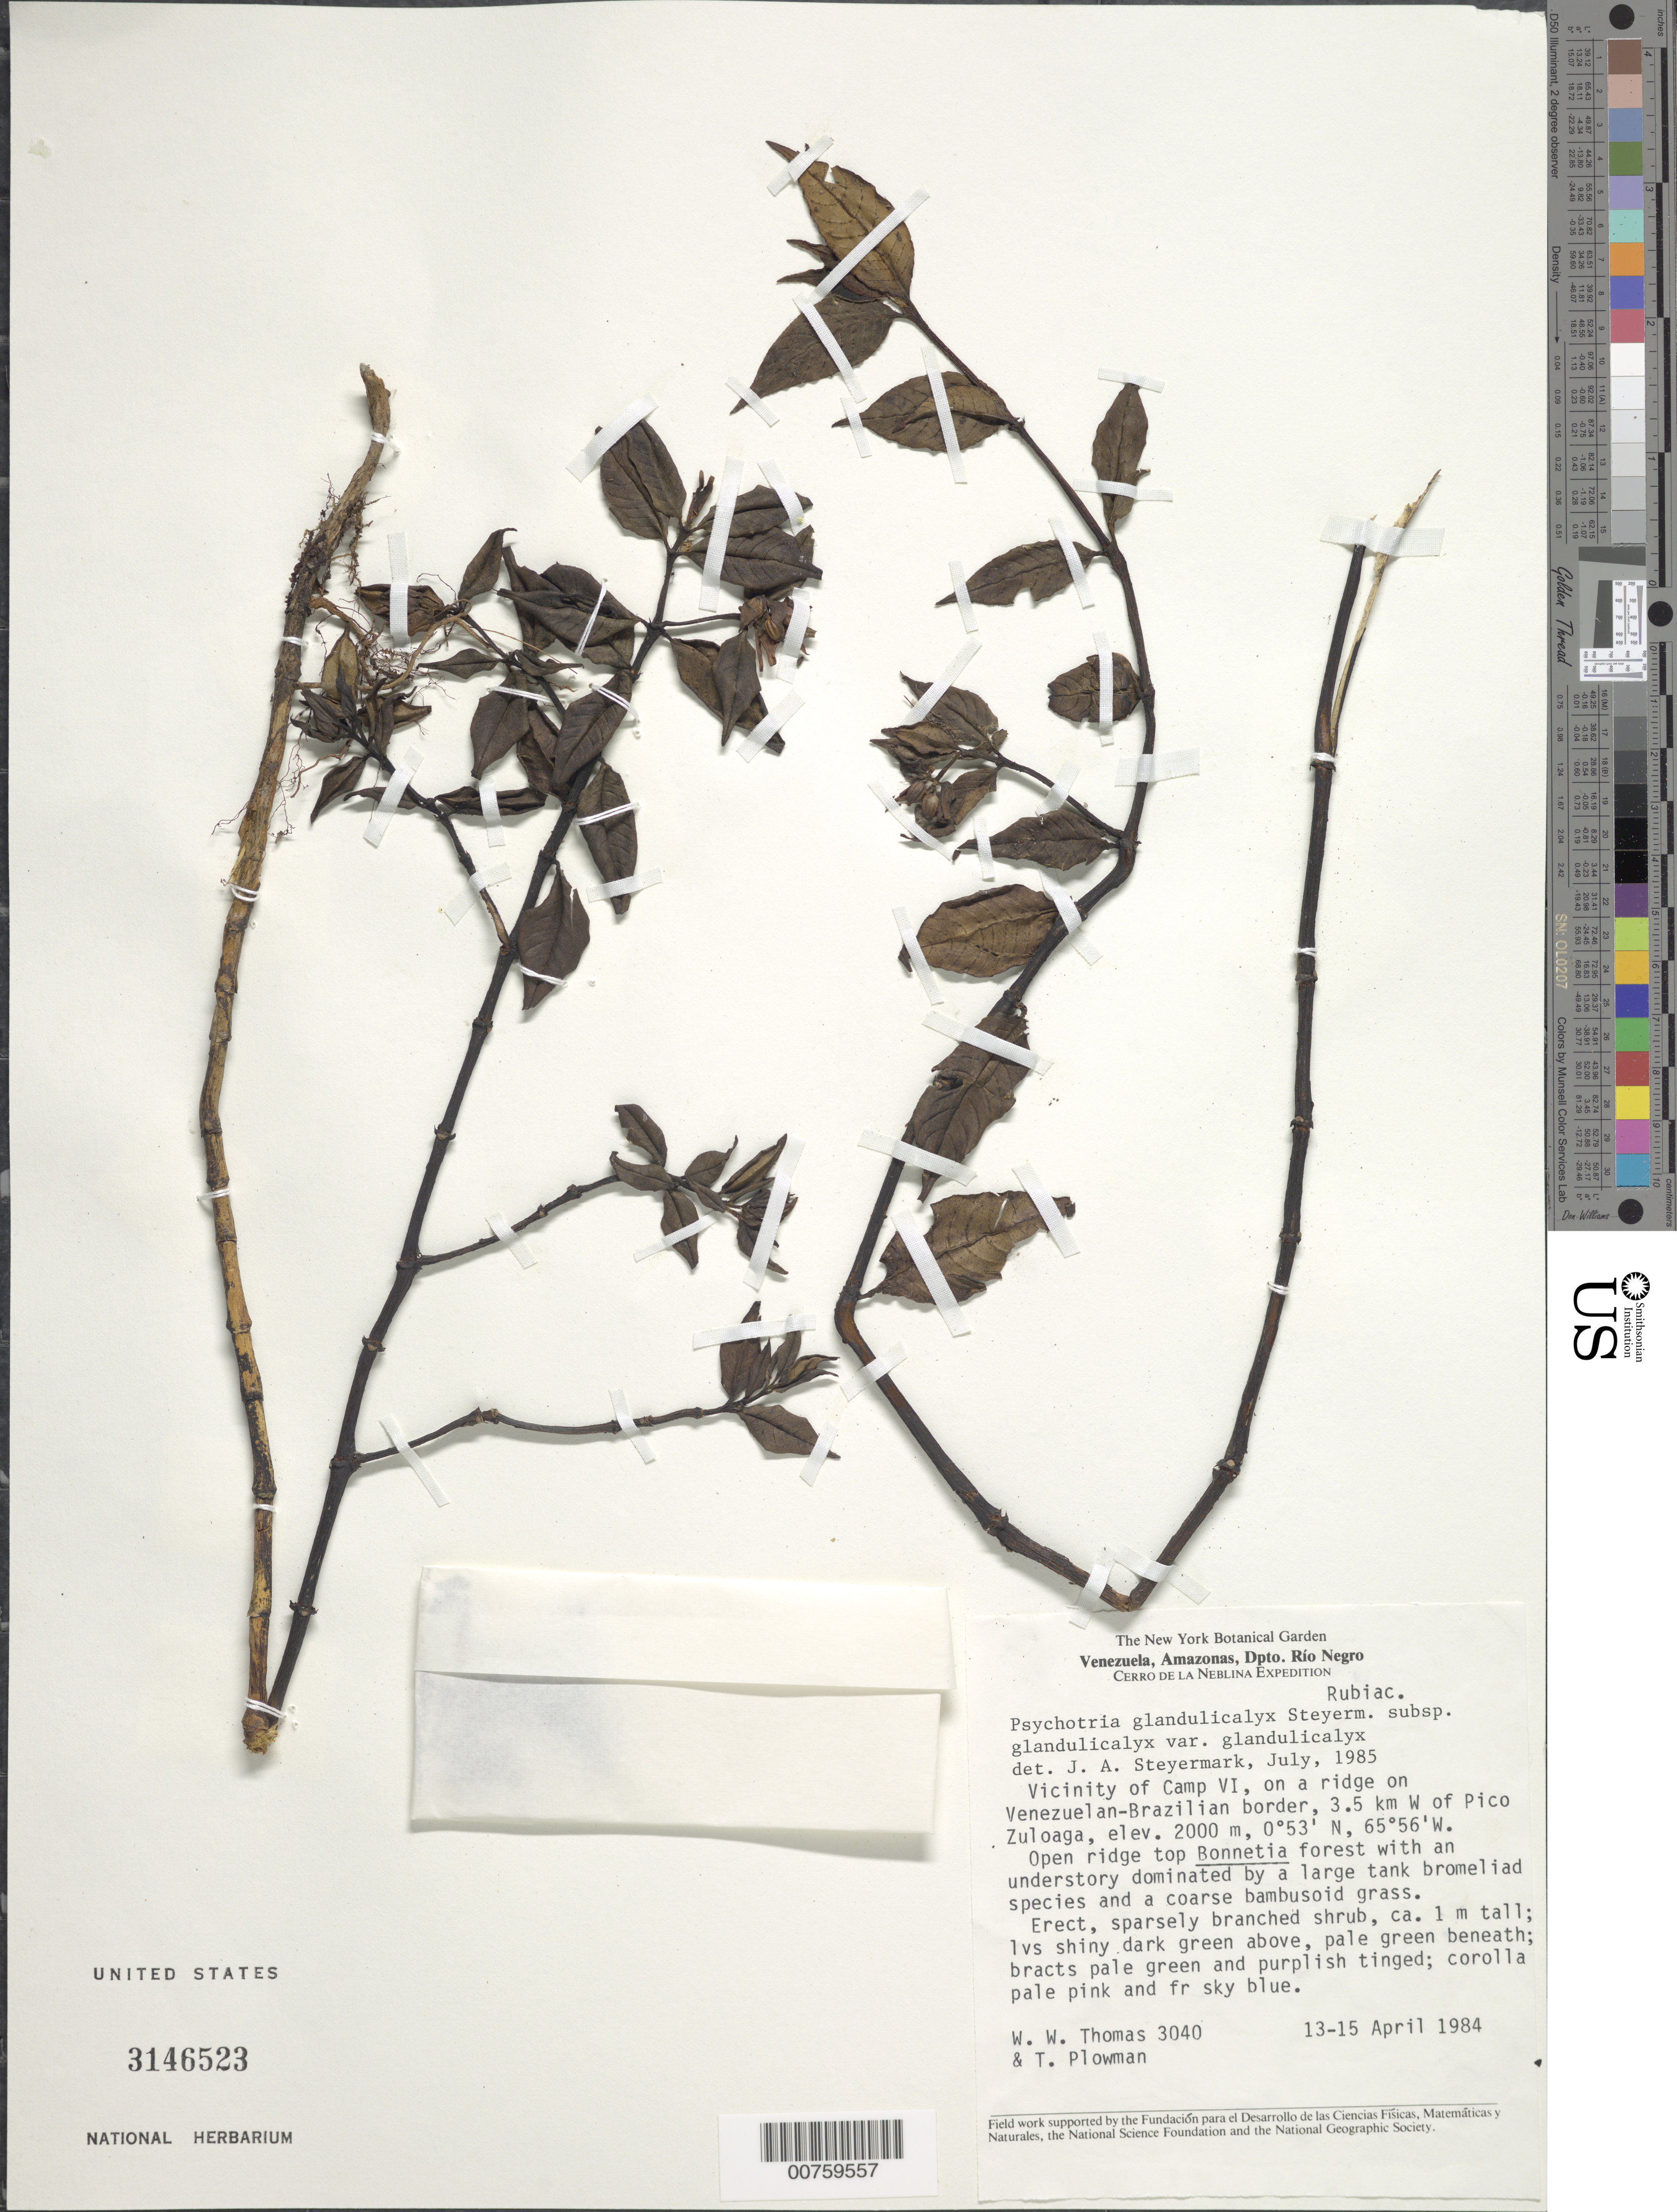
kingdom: Plantae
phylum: Tracheophyta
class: Magnoliopsida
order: Gentianales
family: Rubiaceae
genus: Psychotria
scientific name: Psychotria glandulicalyx var. glandulicalyx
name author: Steyerm.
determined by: Steyermark, Julian A., (VEN)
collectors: W. W. Thomas & T. Plowman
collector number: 3040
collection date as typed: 13-Apr-78 to 15-Apr-78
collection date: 1978-04-13/1978-04-15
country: Venezuela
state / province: Amazonas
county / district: Río Negro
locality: Pico Zuloga, 3.5 km W of, near Camp VI, Venezuelan-Brazilian border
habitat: Bonnetia forest with an understory dominated by a large tank bromeliad species and a coarse bambusoid grass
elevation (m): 2000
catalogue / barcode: US 3146523